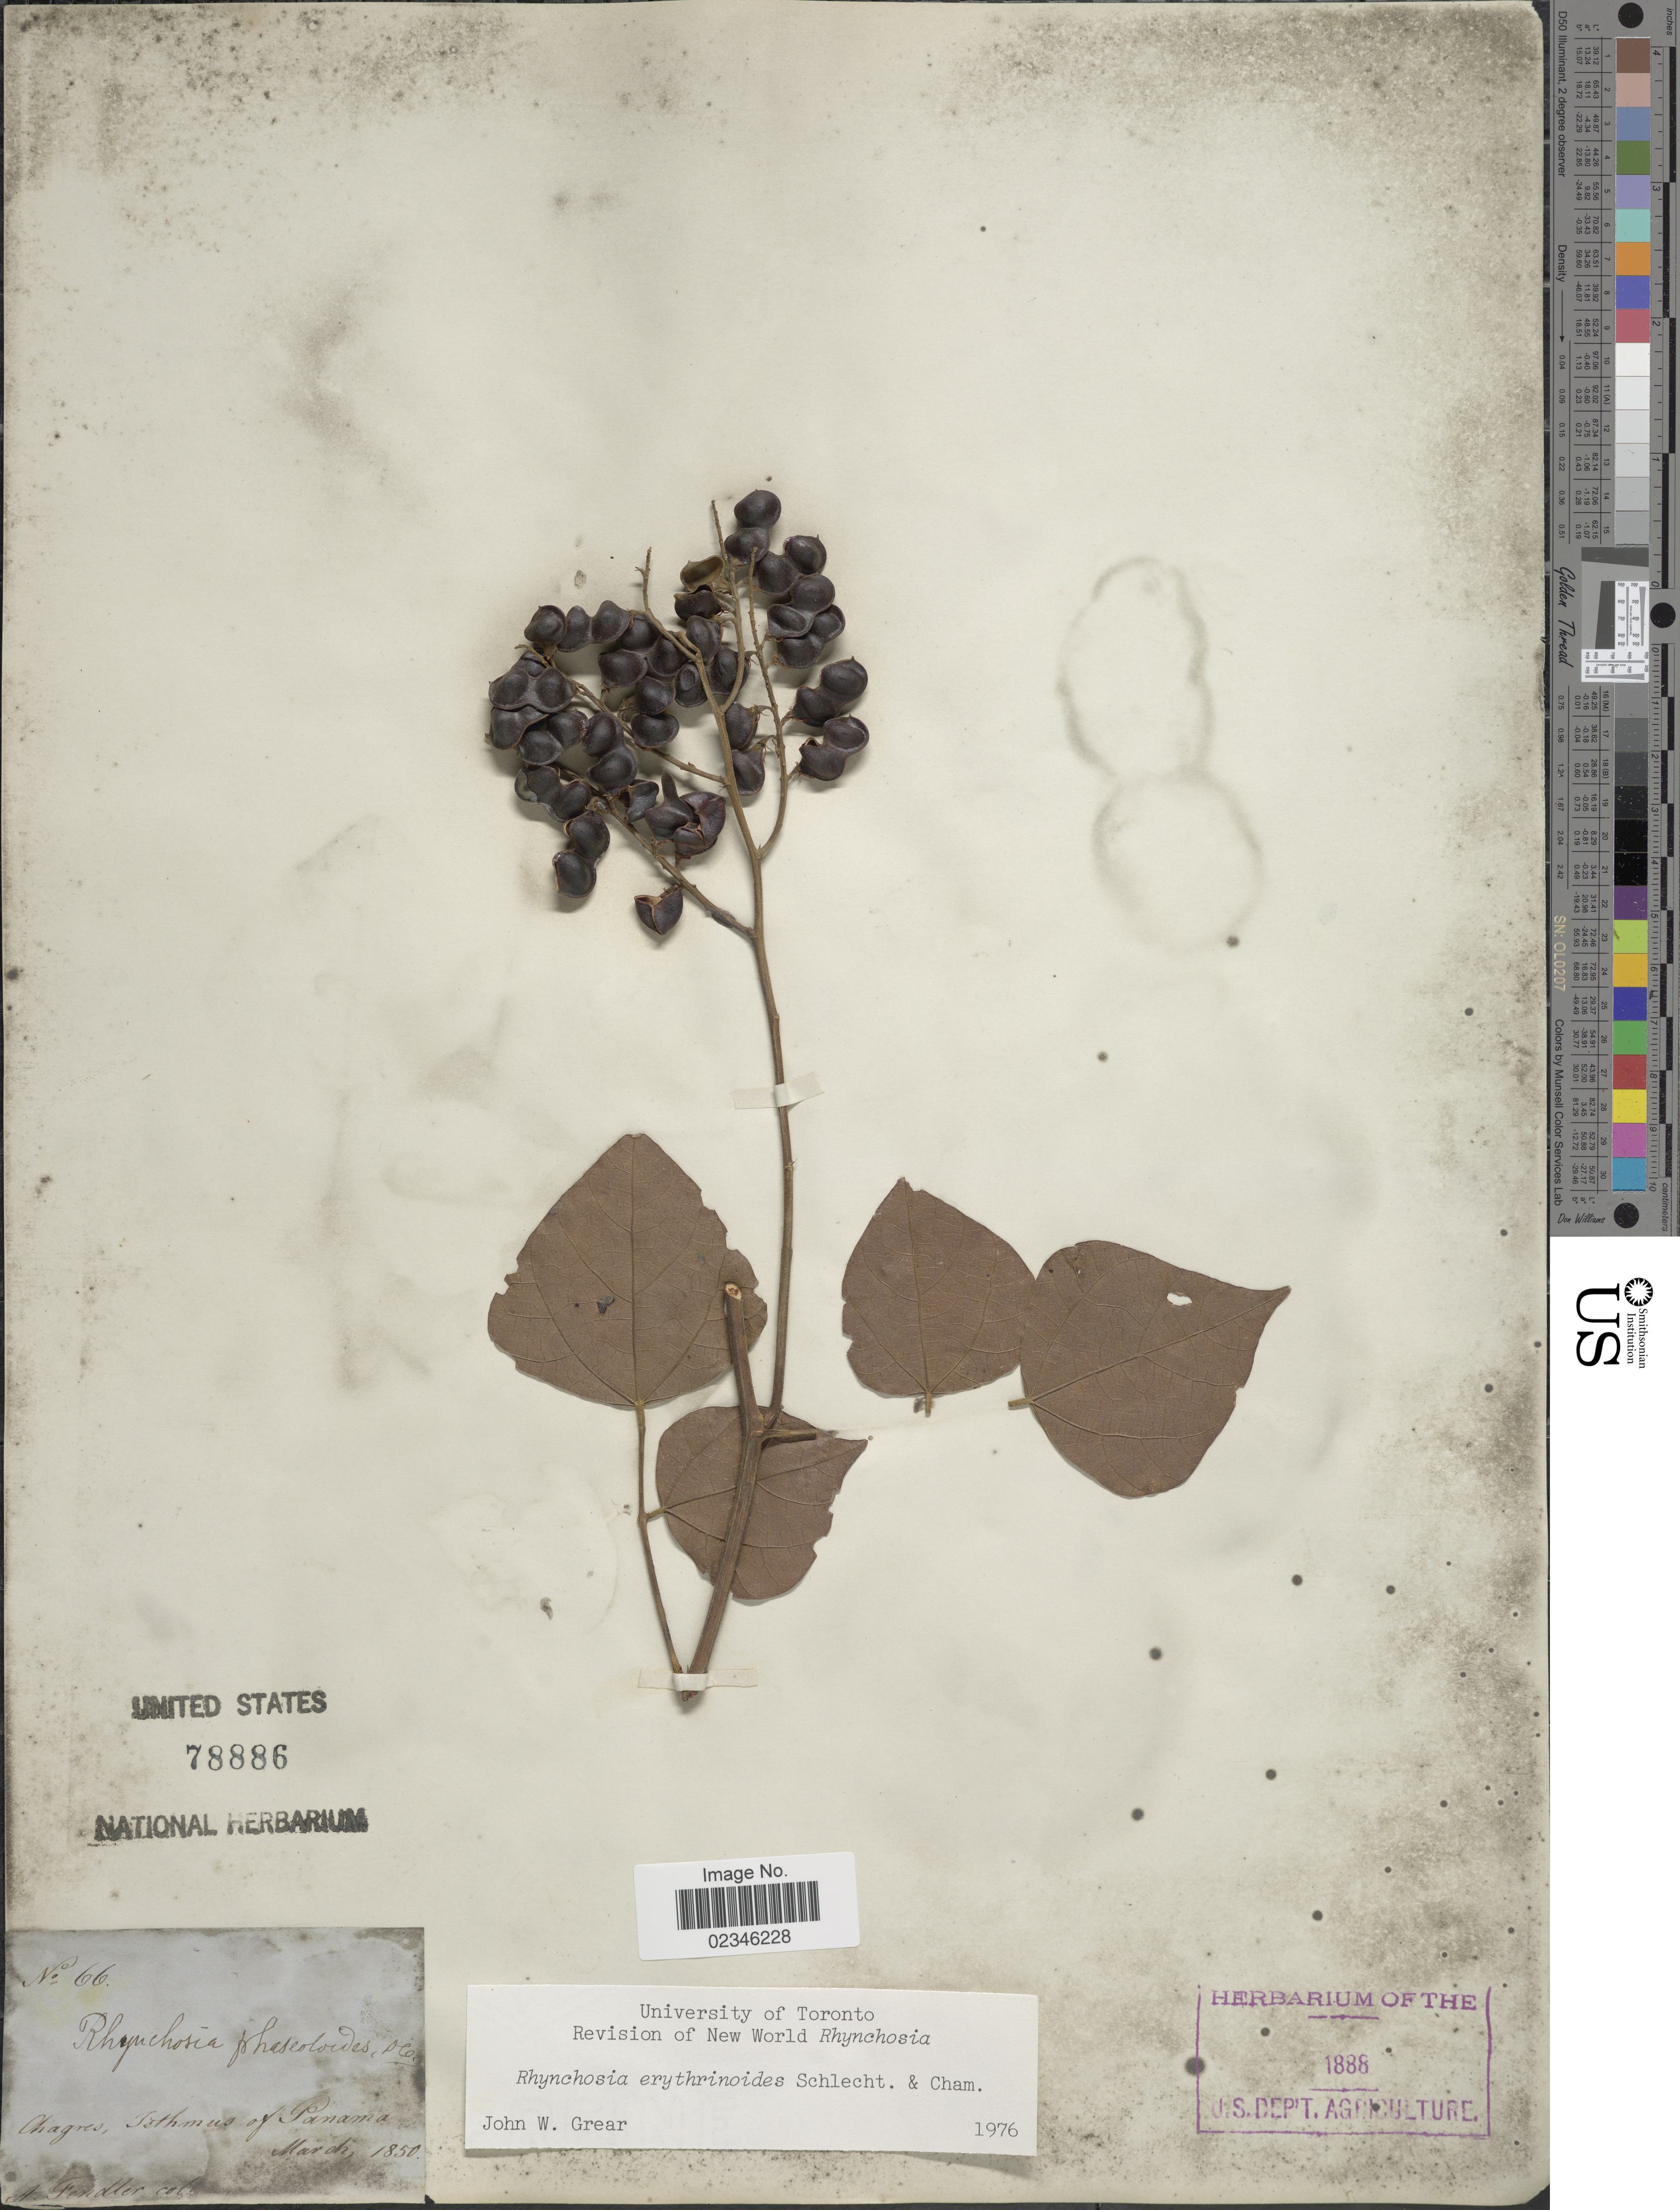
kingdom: Plantae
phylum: Tracheophyta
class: Magnoliopsida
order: Fabales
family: Fabaceae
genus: Rhynchosia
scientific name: Rhynchosia erythrinoides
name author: Schltdl. & Cham.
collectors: A. Fendler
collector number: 66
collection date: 1850-03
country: Panama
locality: Chagres, Isthmus of Panama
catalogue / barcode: US 78886